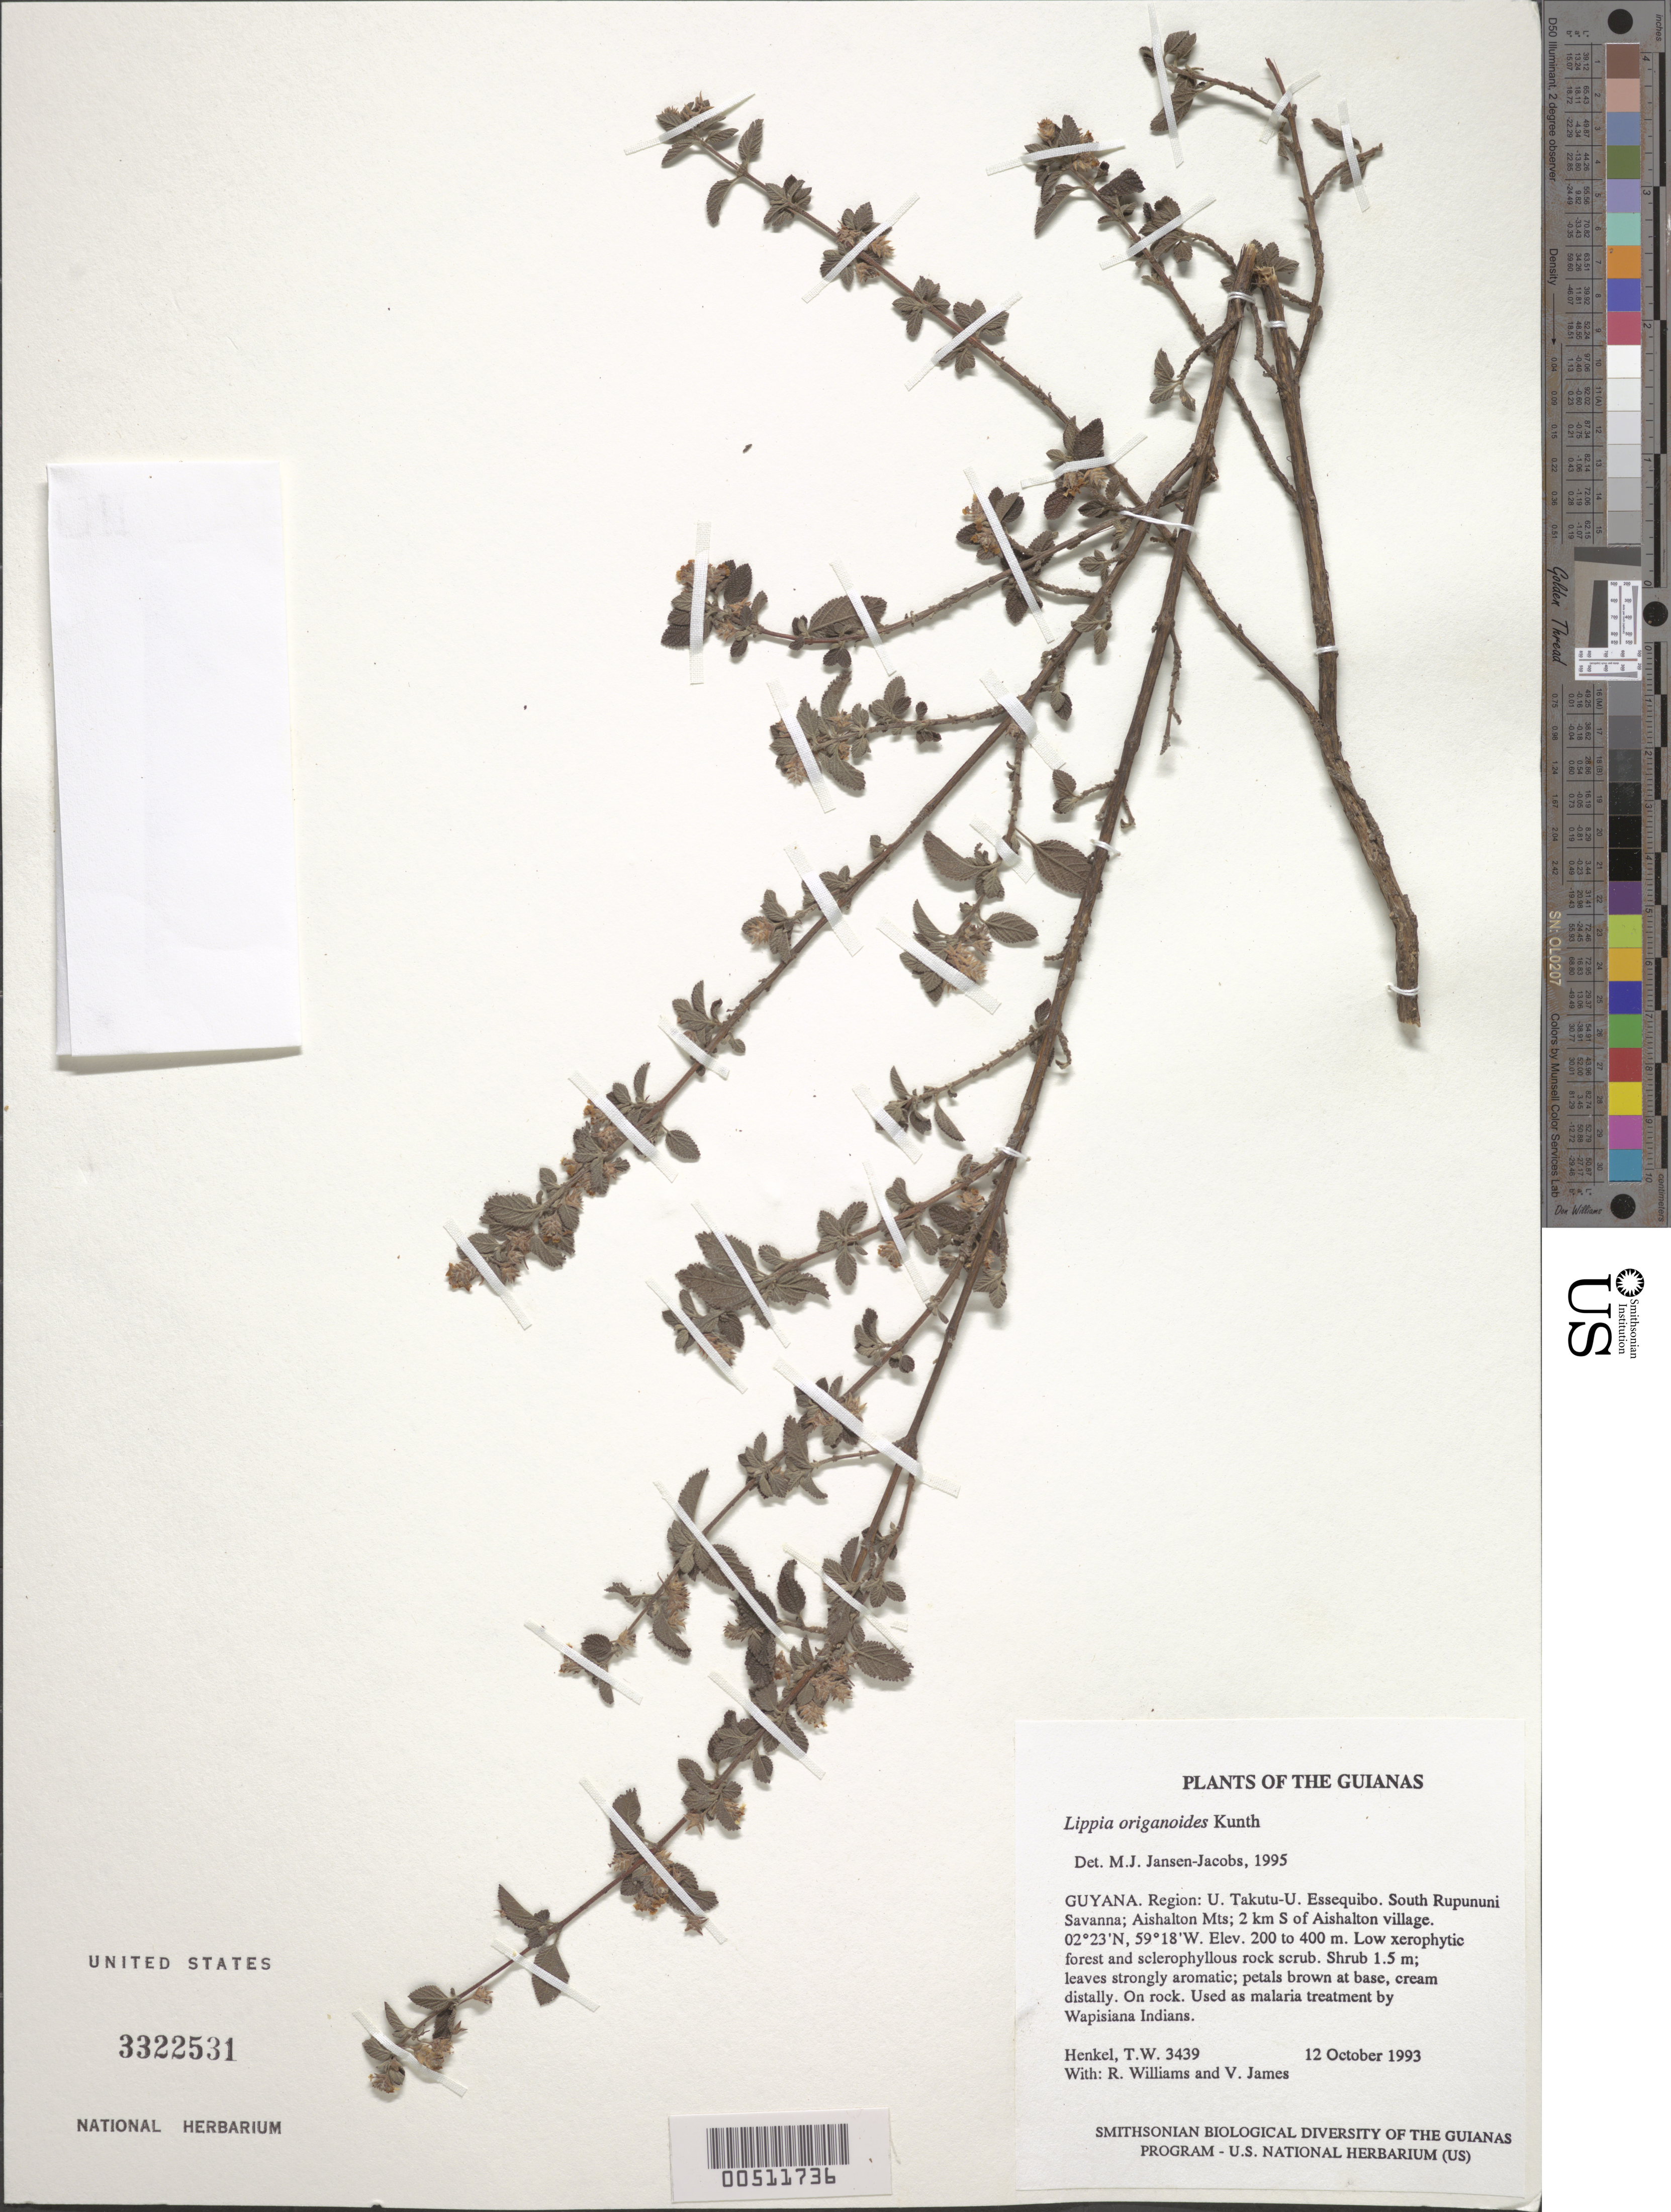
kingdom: Plantae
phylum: Tracheophyta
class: Magnoliopsida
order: Lamiales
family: Verbenaceae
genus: Lippia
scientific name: Lippia origanoides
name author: Kunth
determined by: Jansen-Jacobs, M. J., (U), Nationaal Herbarium Nederland, Utrecht University branch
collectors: T. Henkel, R. Williams & V. James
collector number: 3439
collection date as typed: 12 October 1993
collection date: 1993-10-12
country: Guyana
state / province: U. Takutu-U. Essequibo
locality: South Rupununi Savanna; Aishalton Mts; 2 km S of Aishalton village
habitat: Low xerophytic forest and sclerophyllous rock scrub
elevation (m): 200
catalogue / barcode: US 3322531